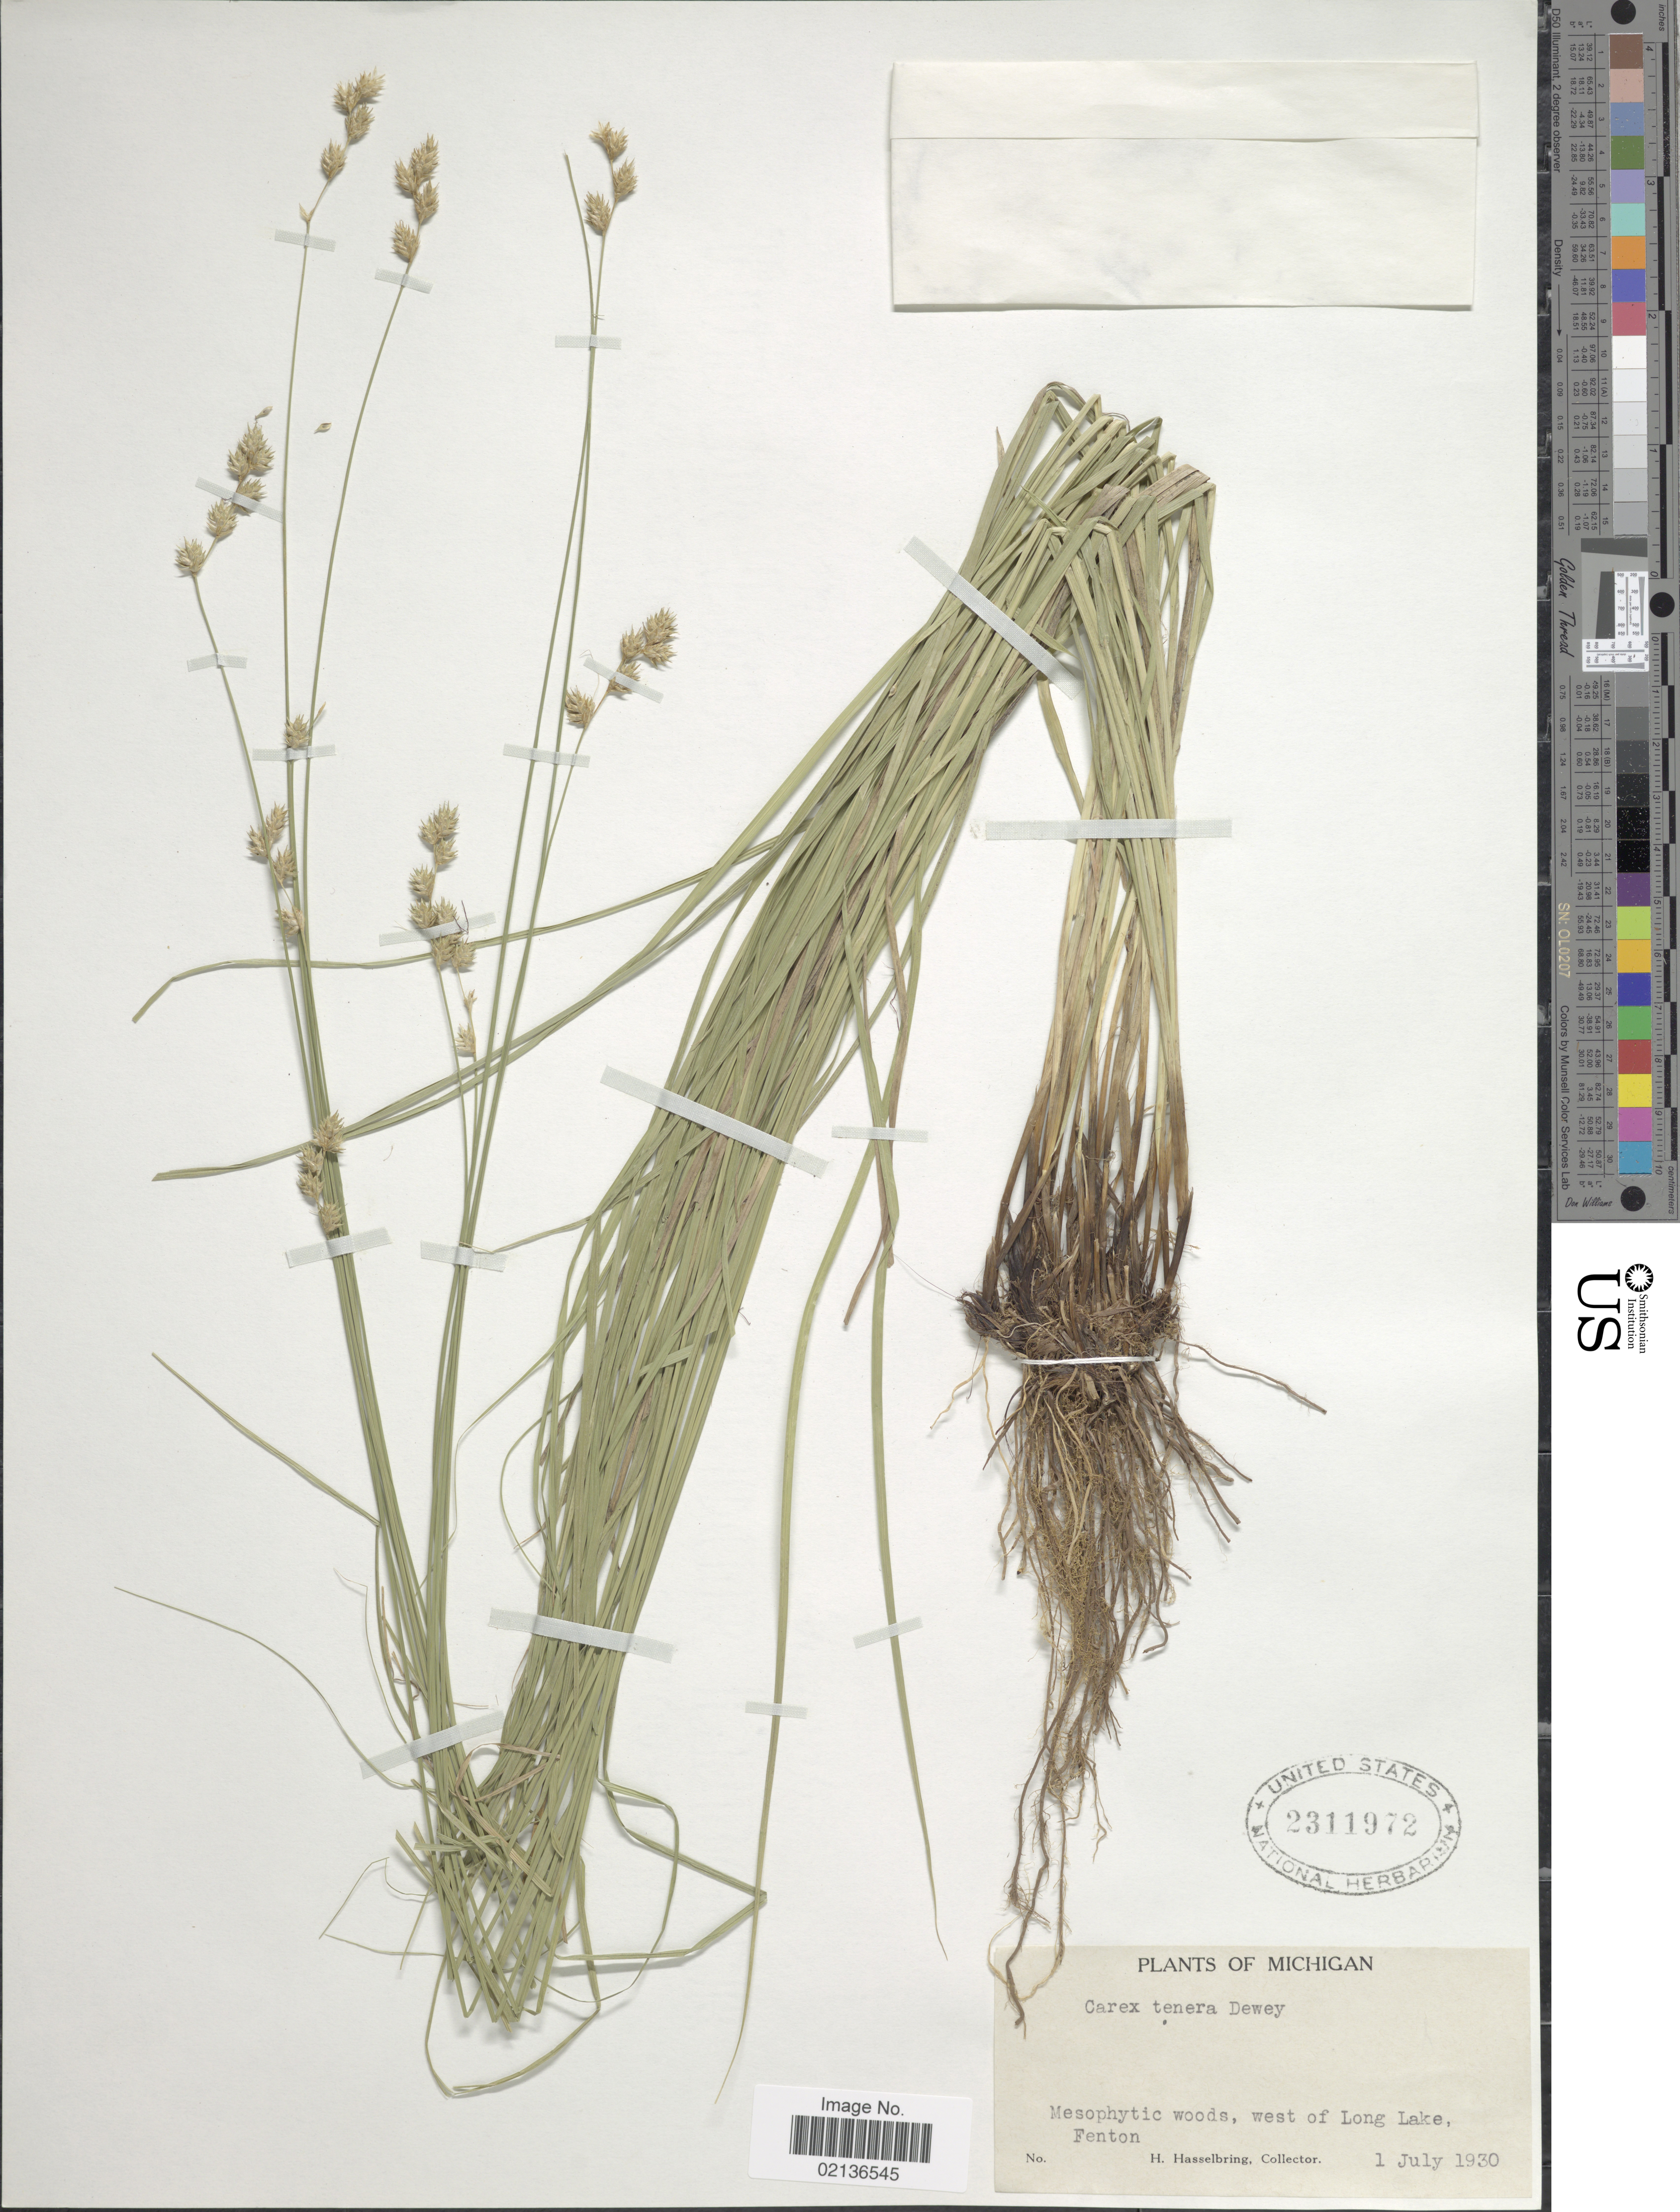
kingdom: Plantae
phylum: Tracheophyta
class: Liliopsida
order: Poales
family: Cyperaceae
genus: Carex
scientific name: Carex tenera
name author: Dewey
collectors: H. Hasselbring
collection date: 1930-07-01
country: United States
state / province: Michigan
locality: Mesophytic woods, west of Long Lake, Fenton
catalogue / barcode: US 2311972